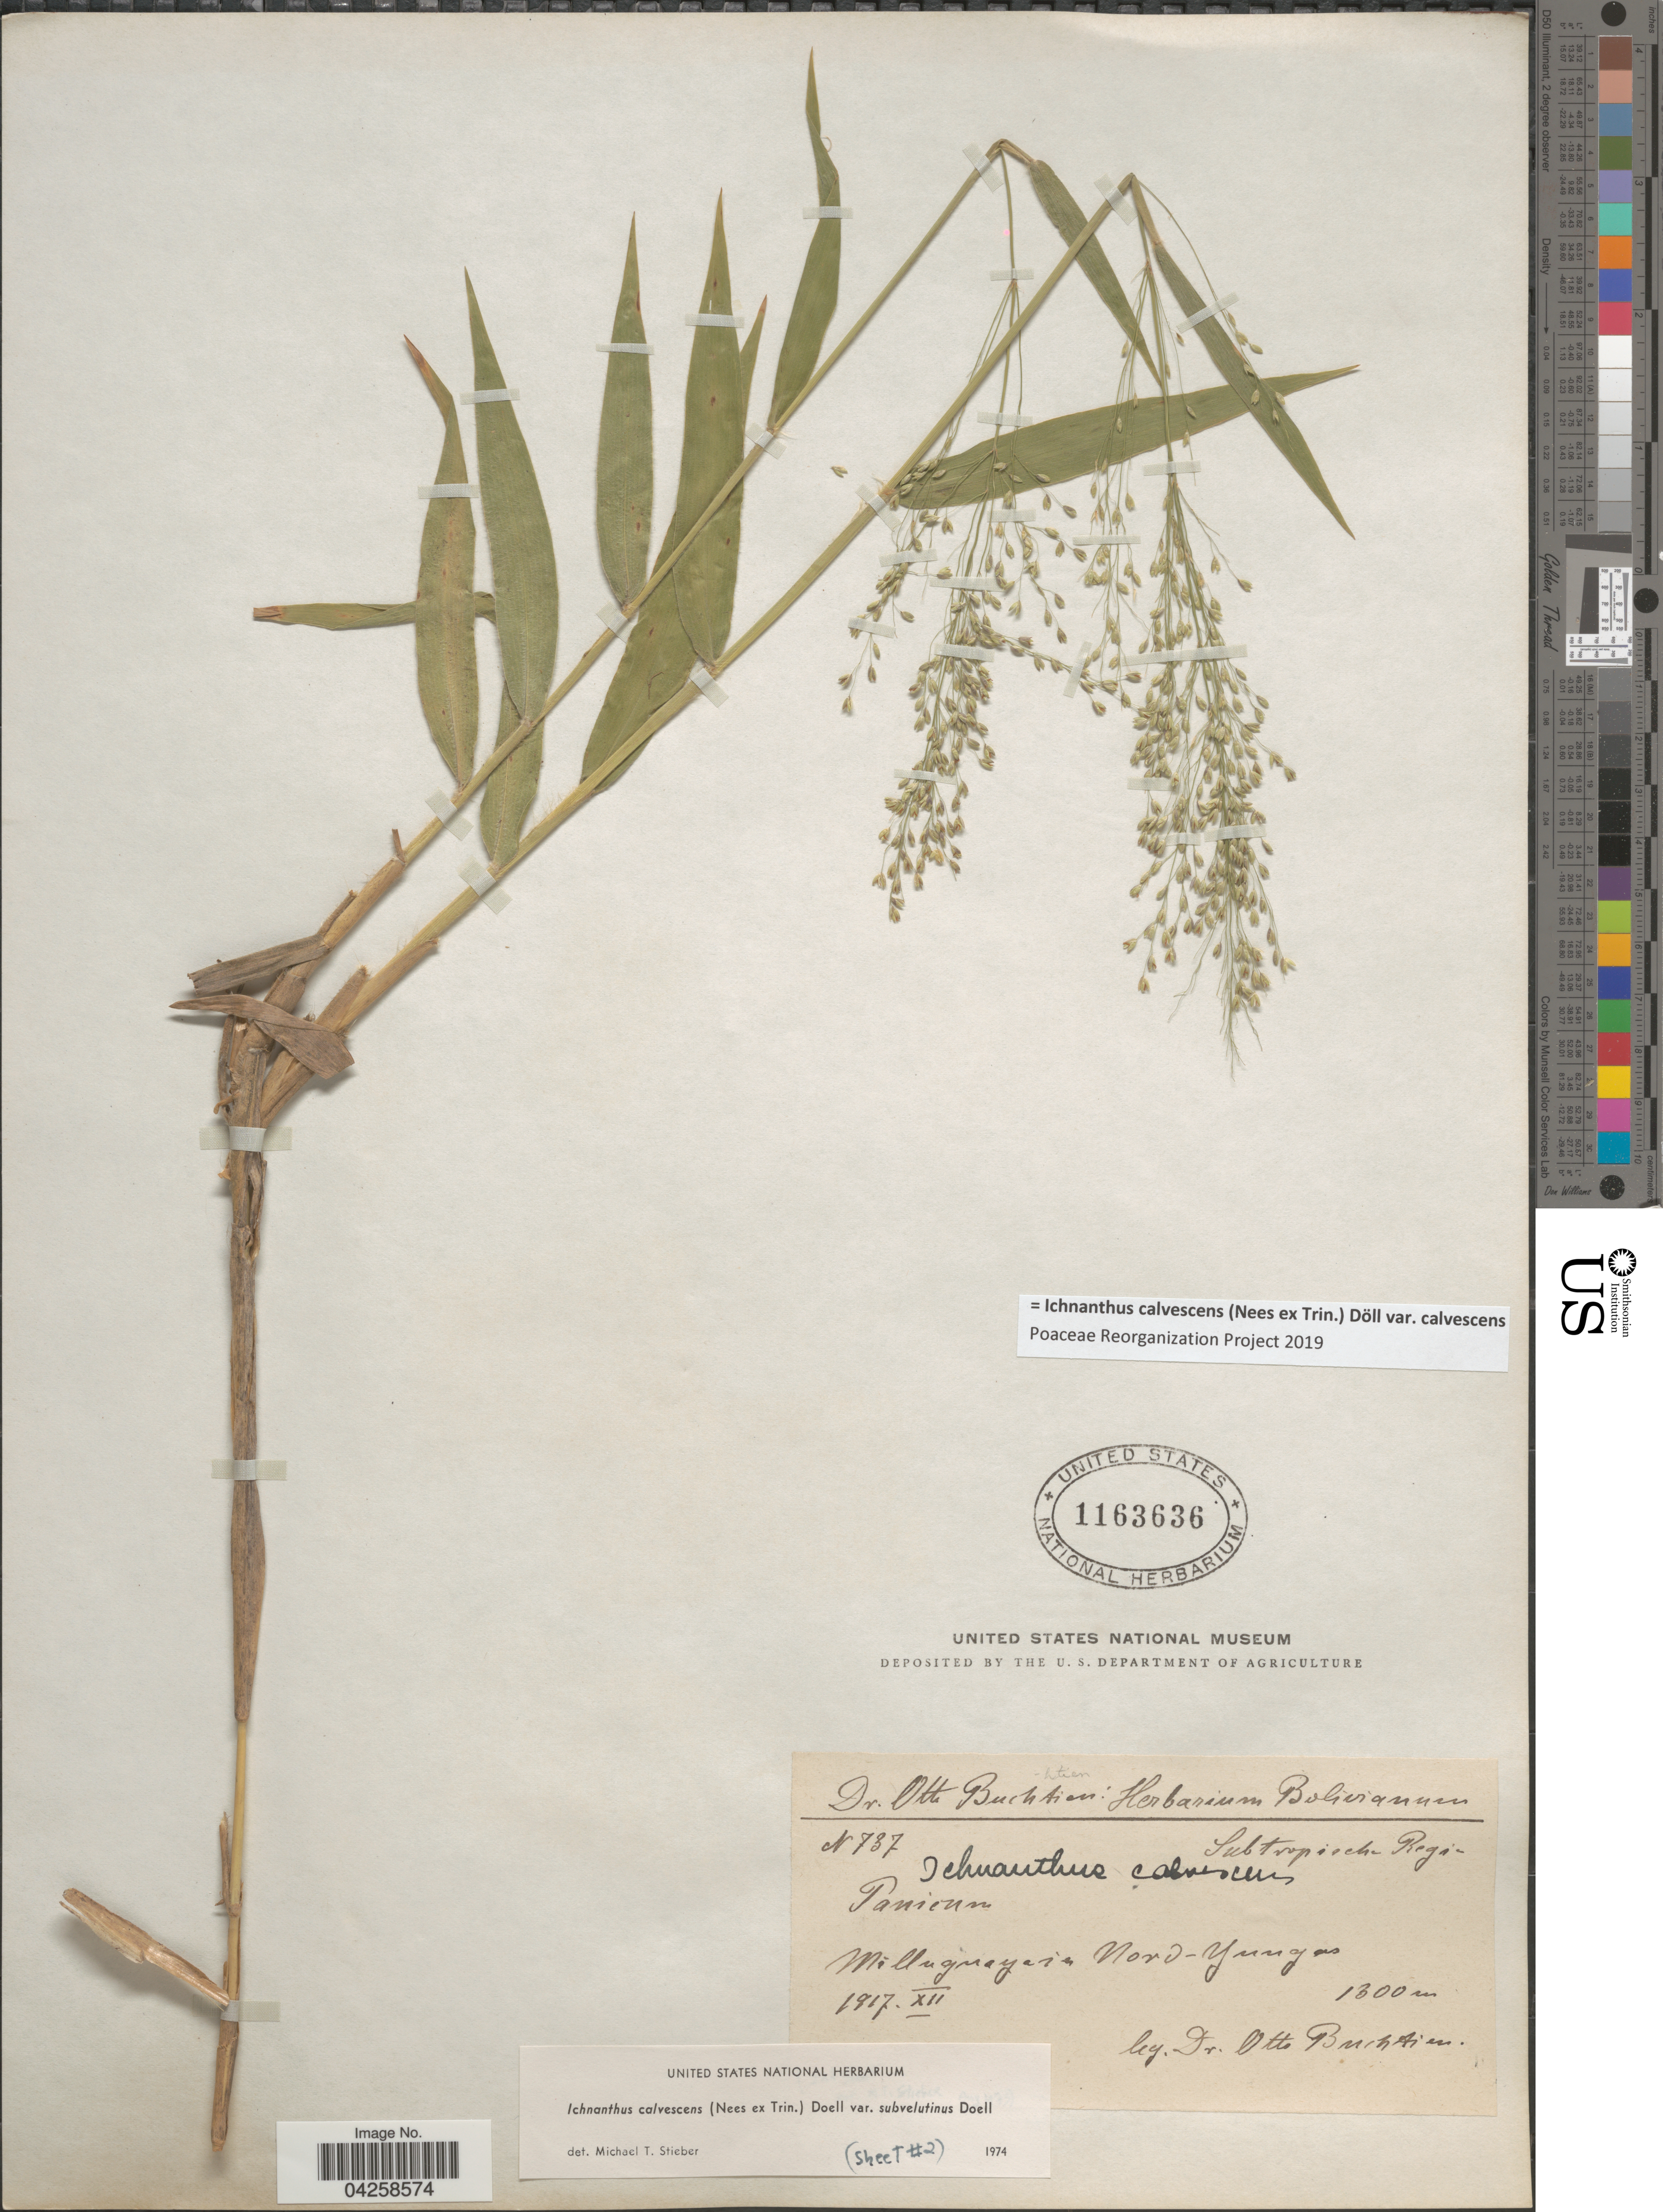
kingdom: Plantae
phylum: Tracheophyta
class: Liliopsida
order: Poales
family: Poaceae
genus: Ichnanthus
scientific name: Ichnanthus calvescens var. calvescens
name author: (Nees ex Trin.) Döll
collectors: O. Buchtien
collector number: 737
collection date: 1917-12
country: Bolivia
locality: Subtropische Region. Milluguaya in Nord-Yungas.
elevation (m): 1300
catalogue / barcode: US 1163636